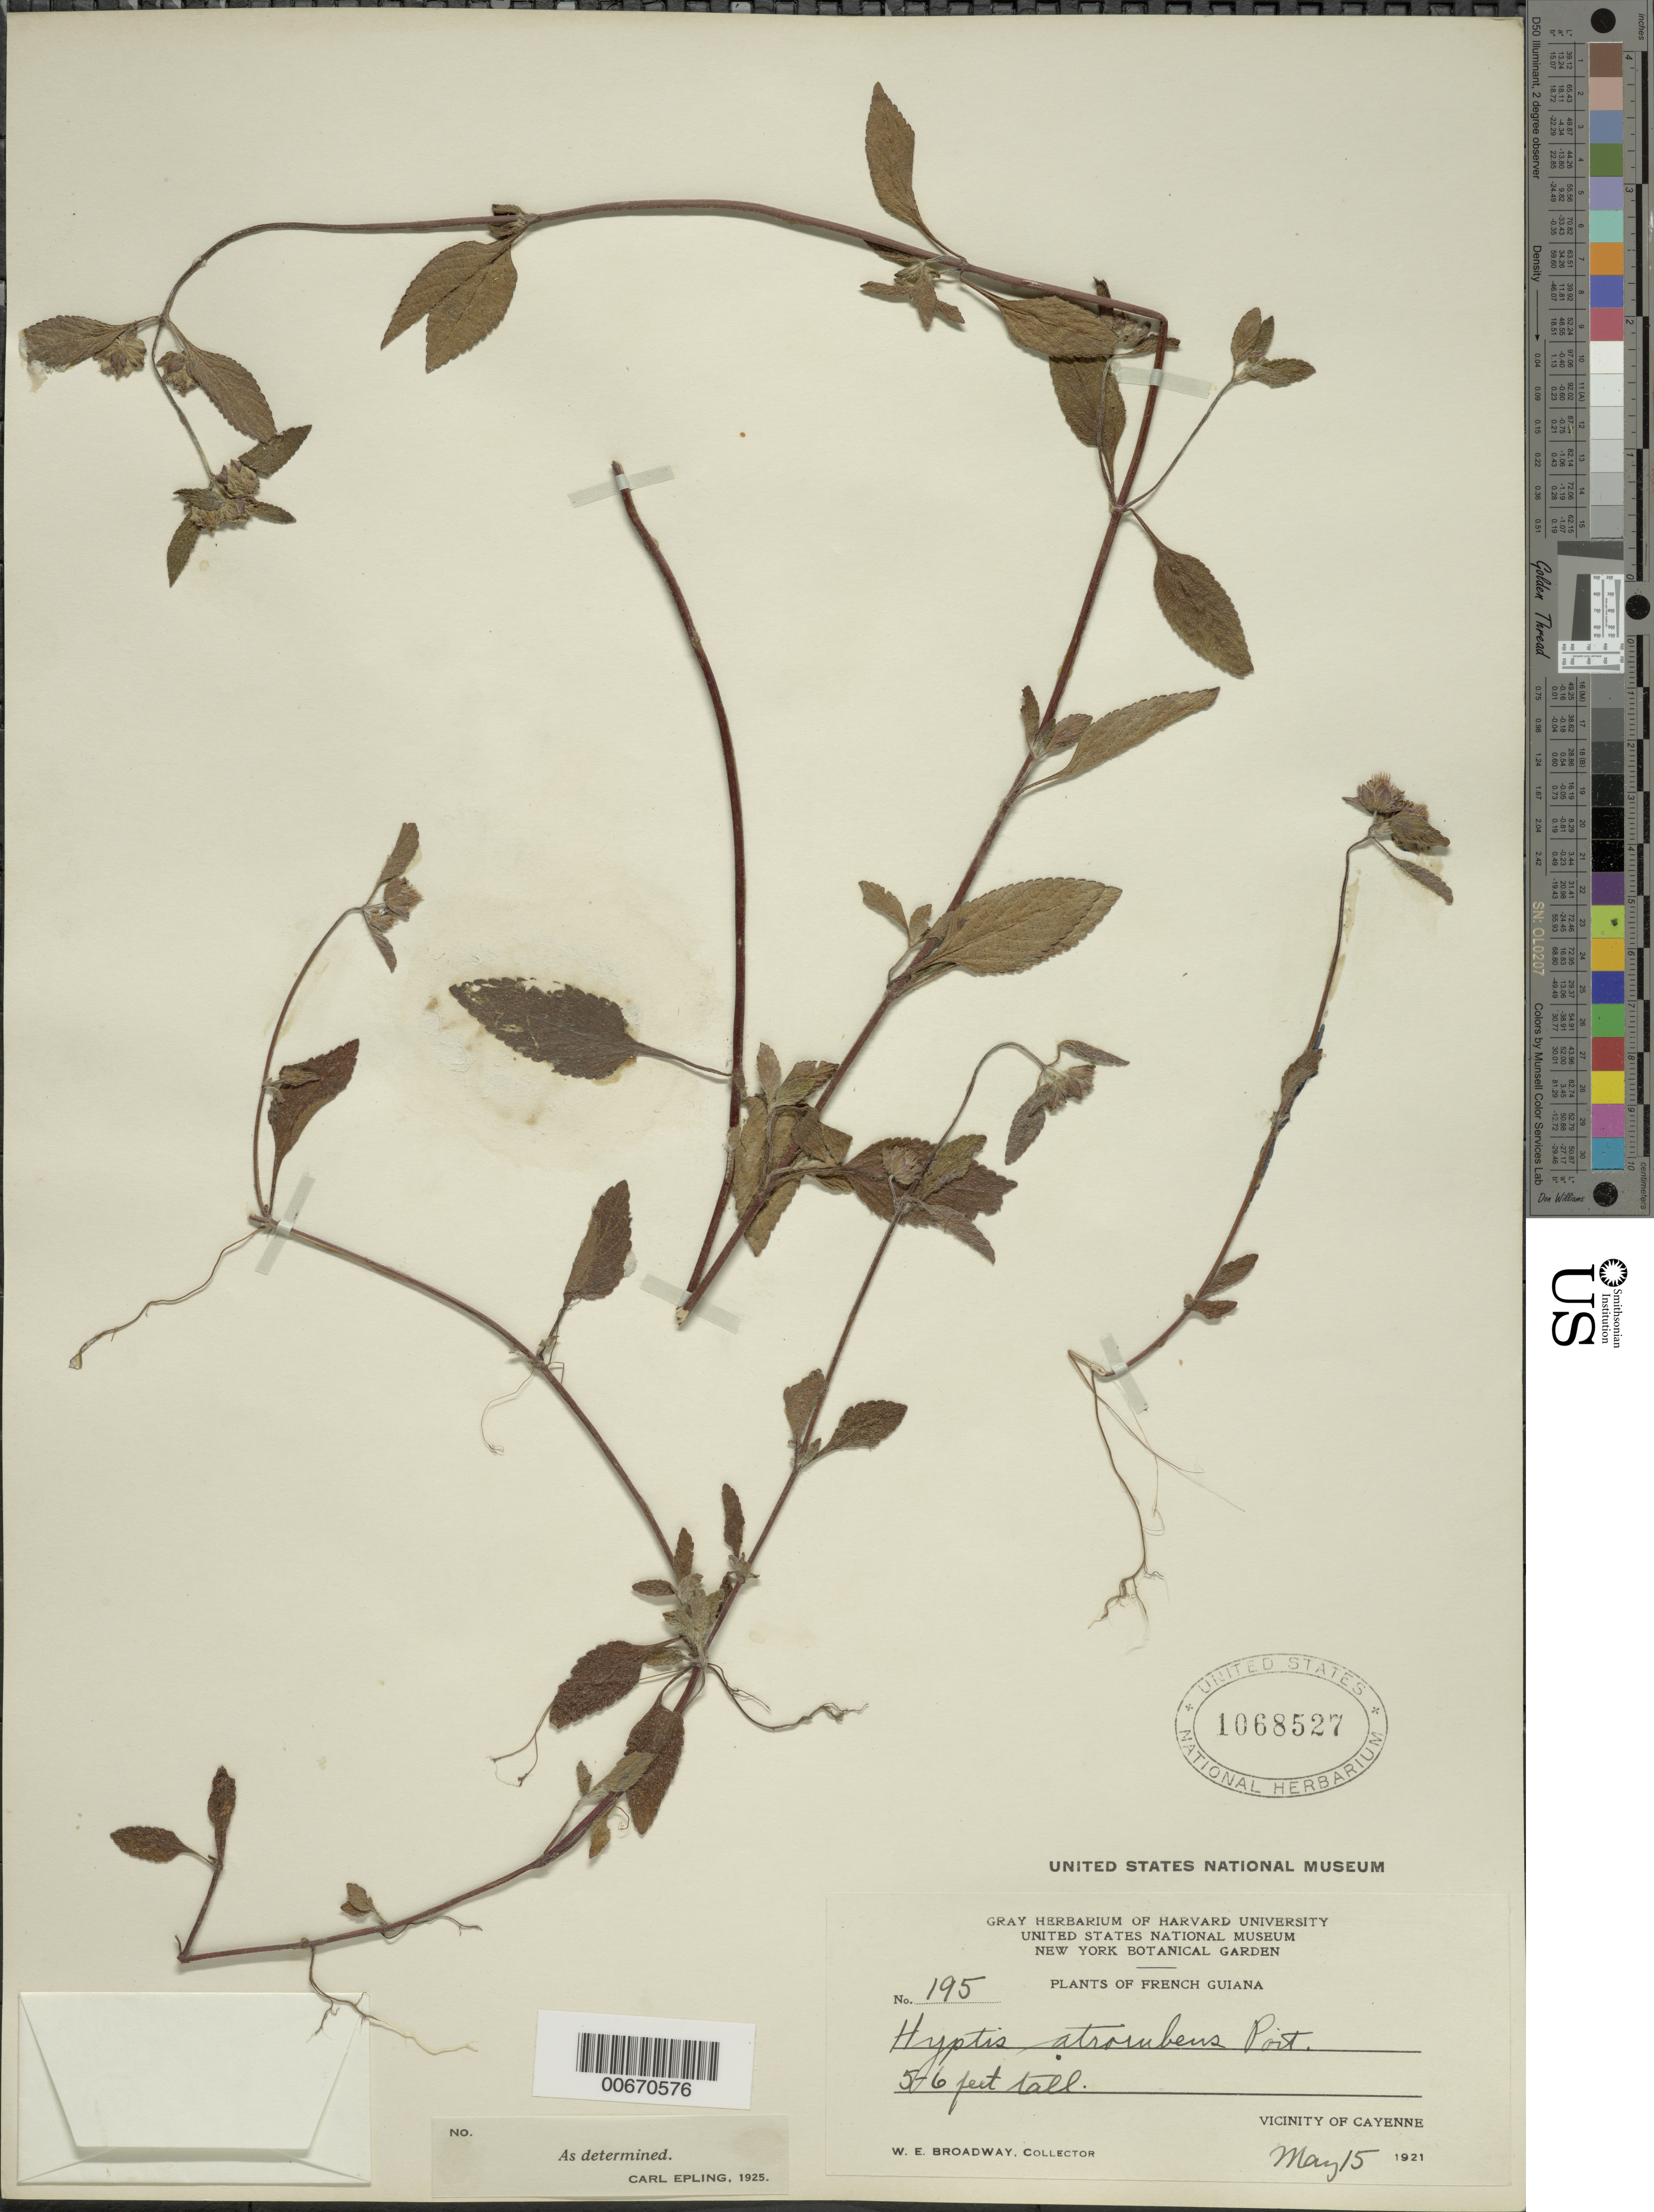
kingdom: Plantae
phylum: Tracheophyta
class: Magnoliopsida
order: Lamiales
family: Lamiaceae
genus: Hyptis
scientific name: Hyptis atrorubens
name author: Poit.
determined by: Epling, C. C.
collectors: W. E. Broadway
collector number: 195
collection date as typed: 15-May-21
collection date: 1921-05-15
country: French Guiana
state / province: Cayenne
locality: Cayenne, vic.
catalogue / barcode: US 1068527